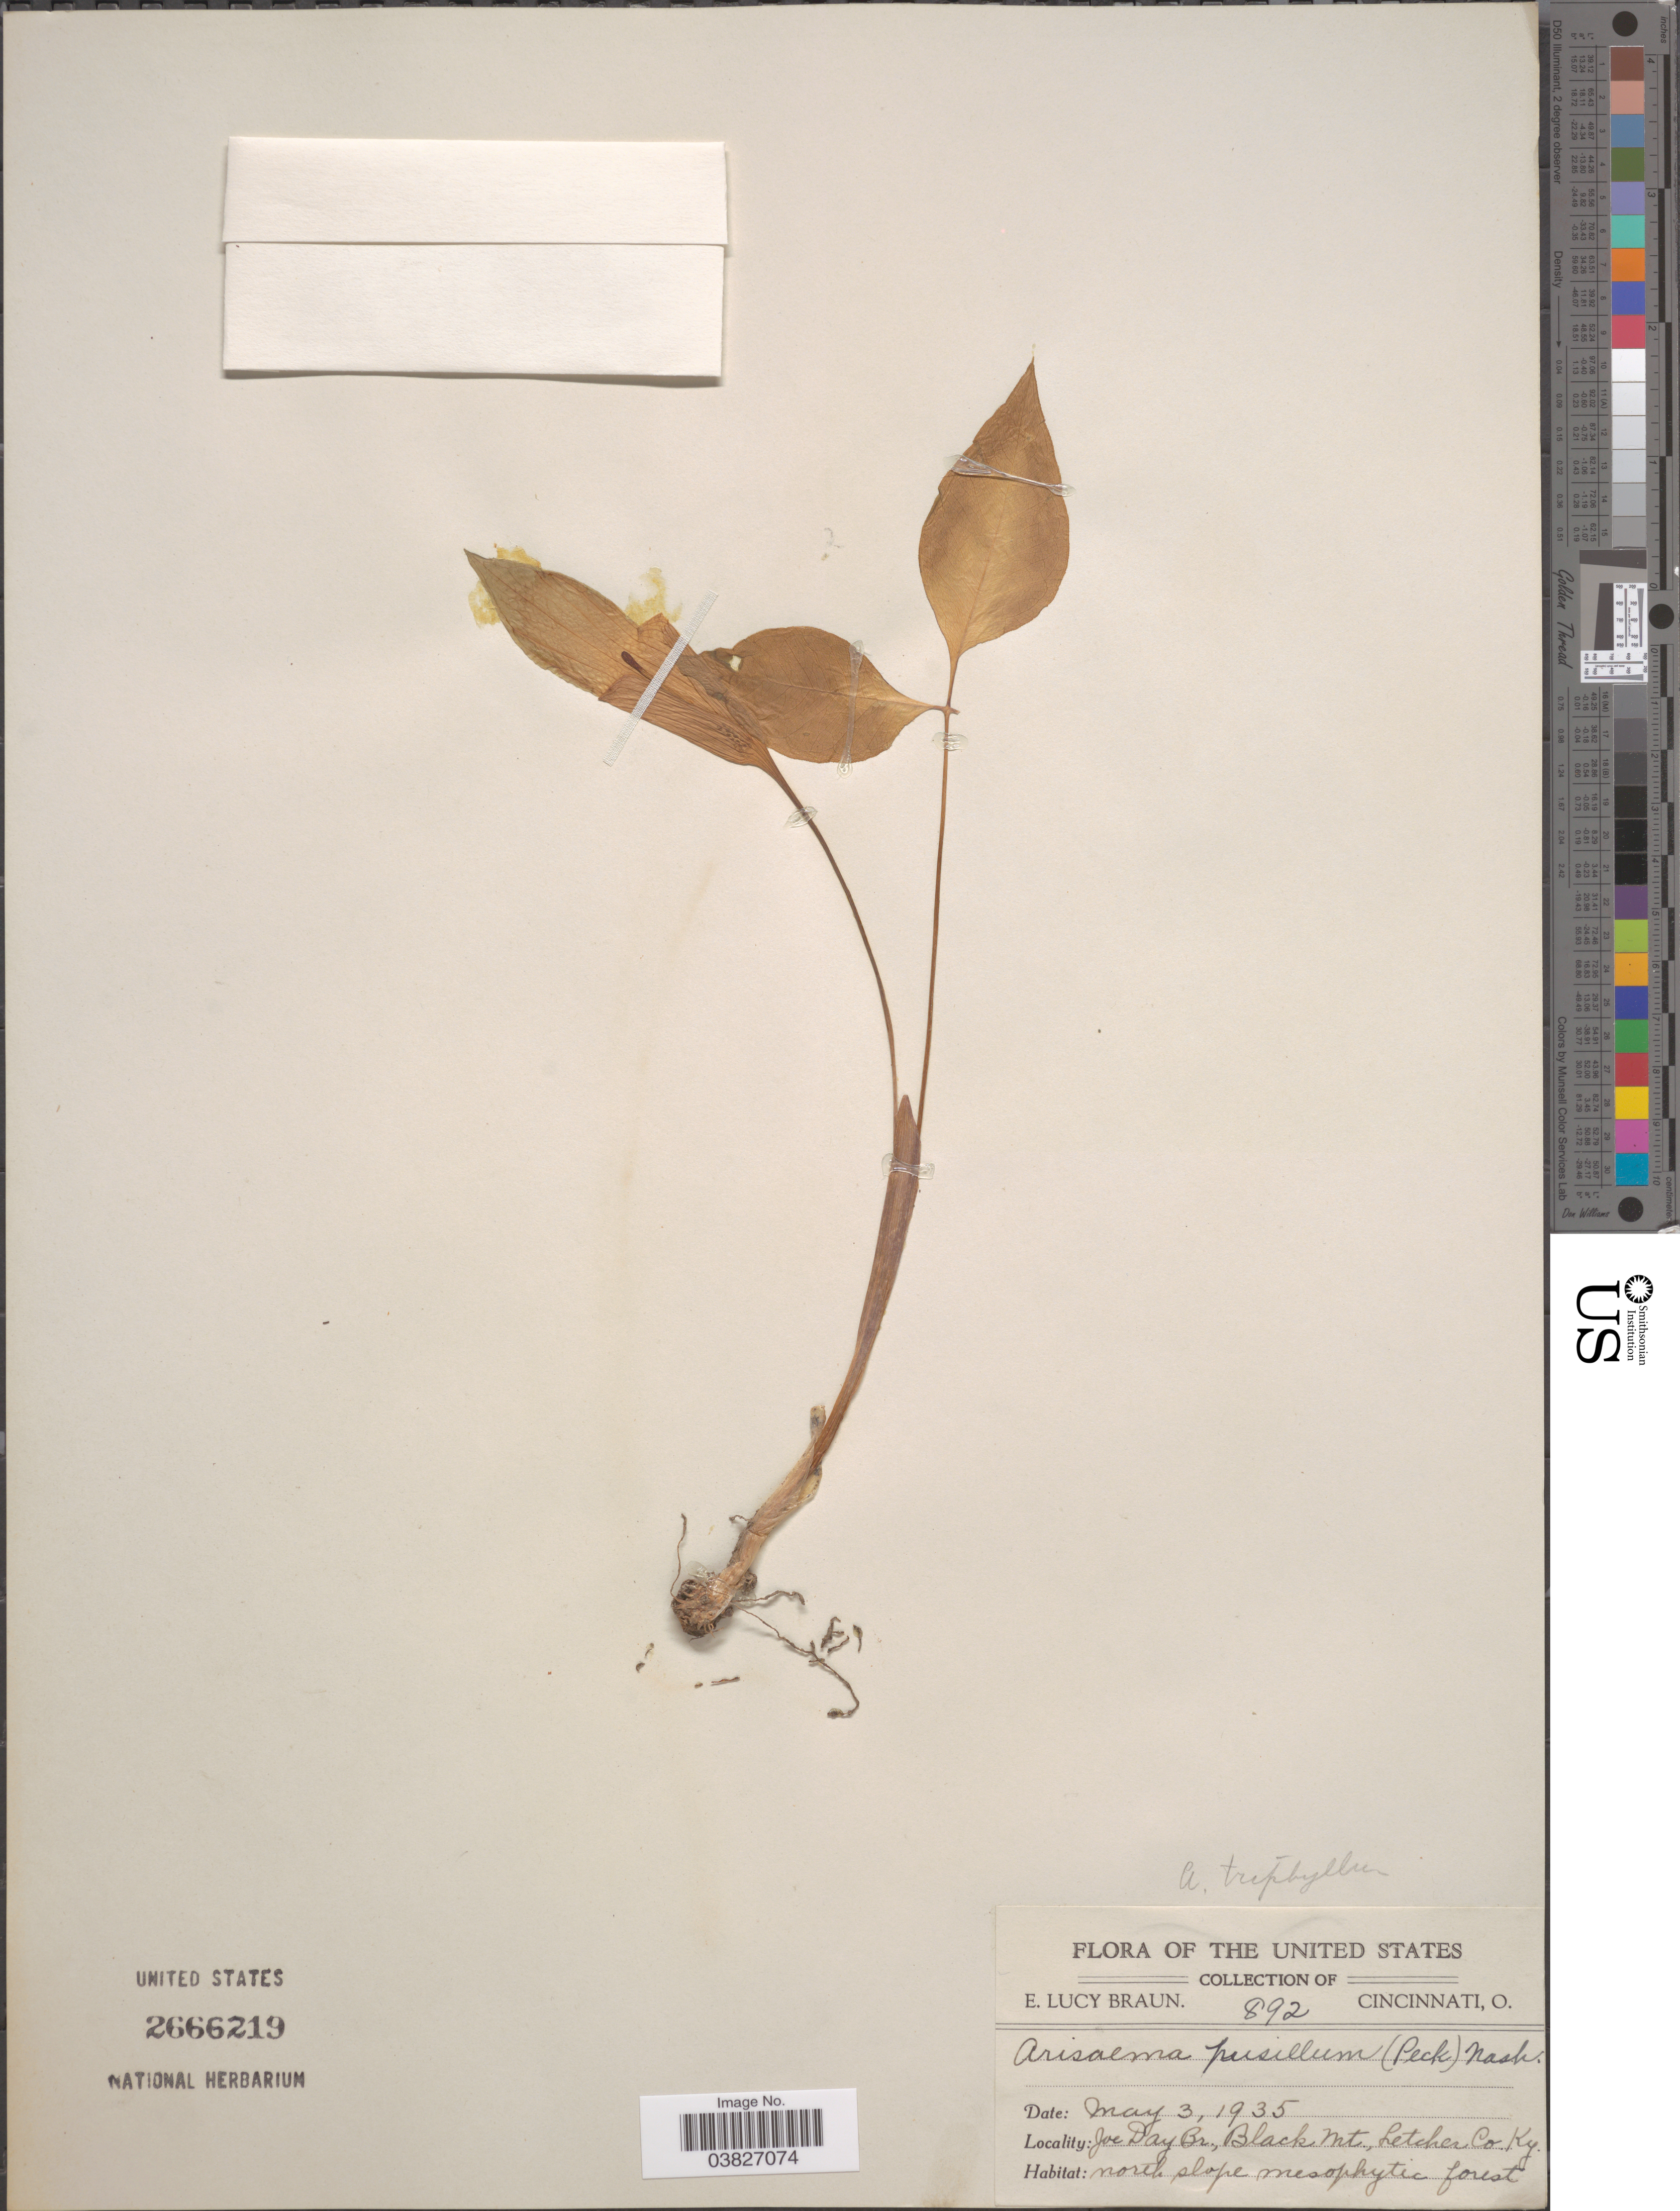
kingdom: Plantae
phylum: Tracheophyta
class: Liliopsida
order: Alismatales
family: Araceae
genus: Arisaema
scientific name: Arisaema pusillum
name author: Nash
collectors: E. L. Braun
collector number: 892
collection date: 1935-05-03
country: United States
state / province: Kentucky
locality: Joe Day Br., Black Mt., Letcher Co. North slope mesophytic forest.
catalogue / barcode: US 2666219